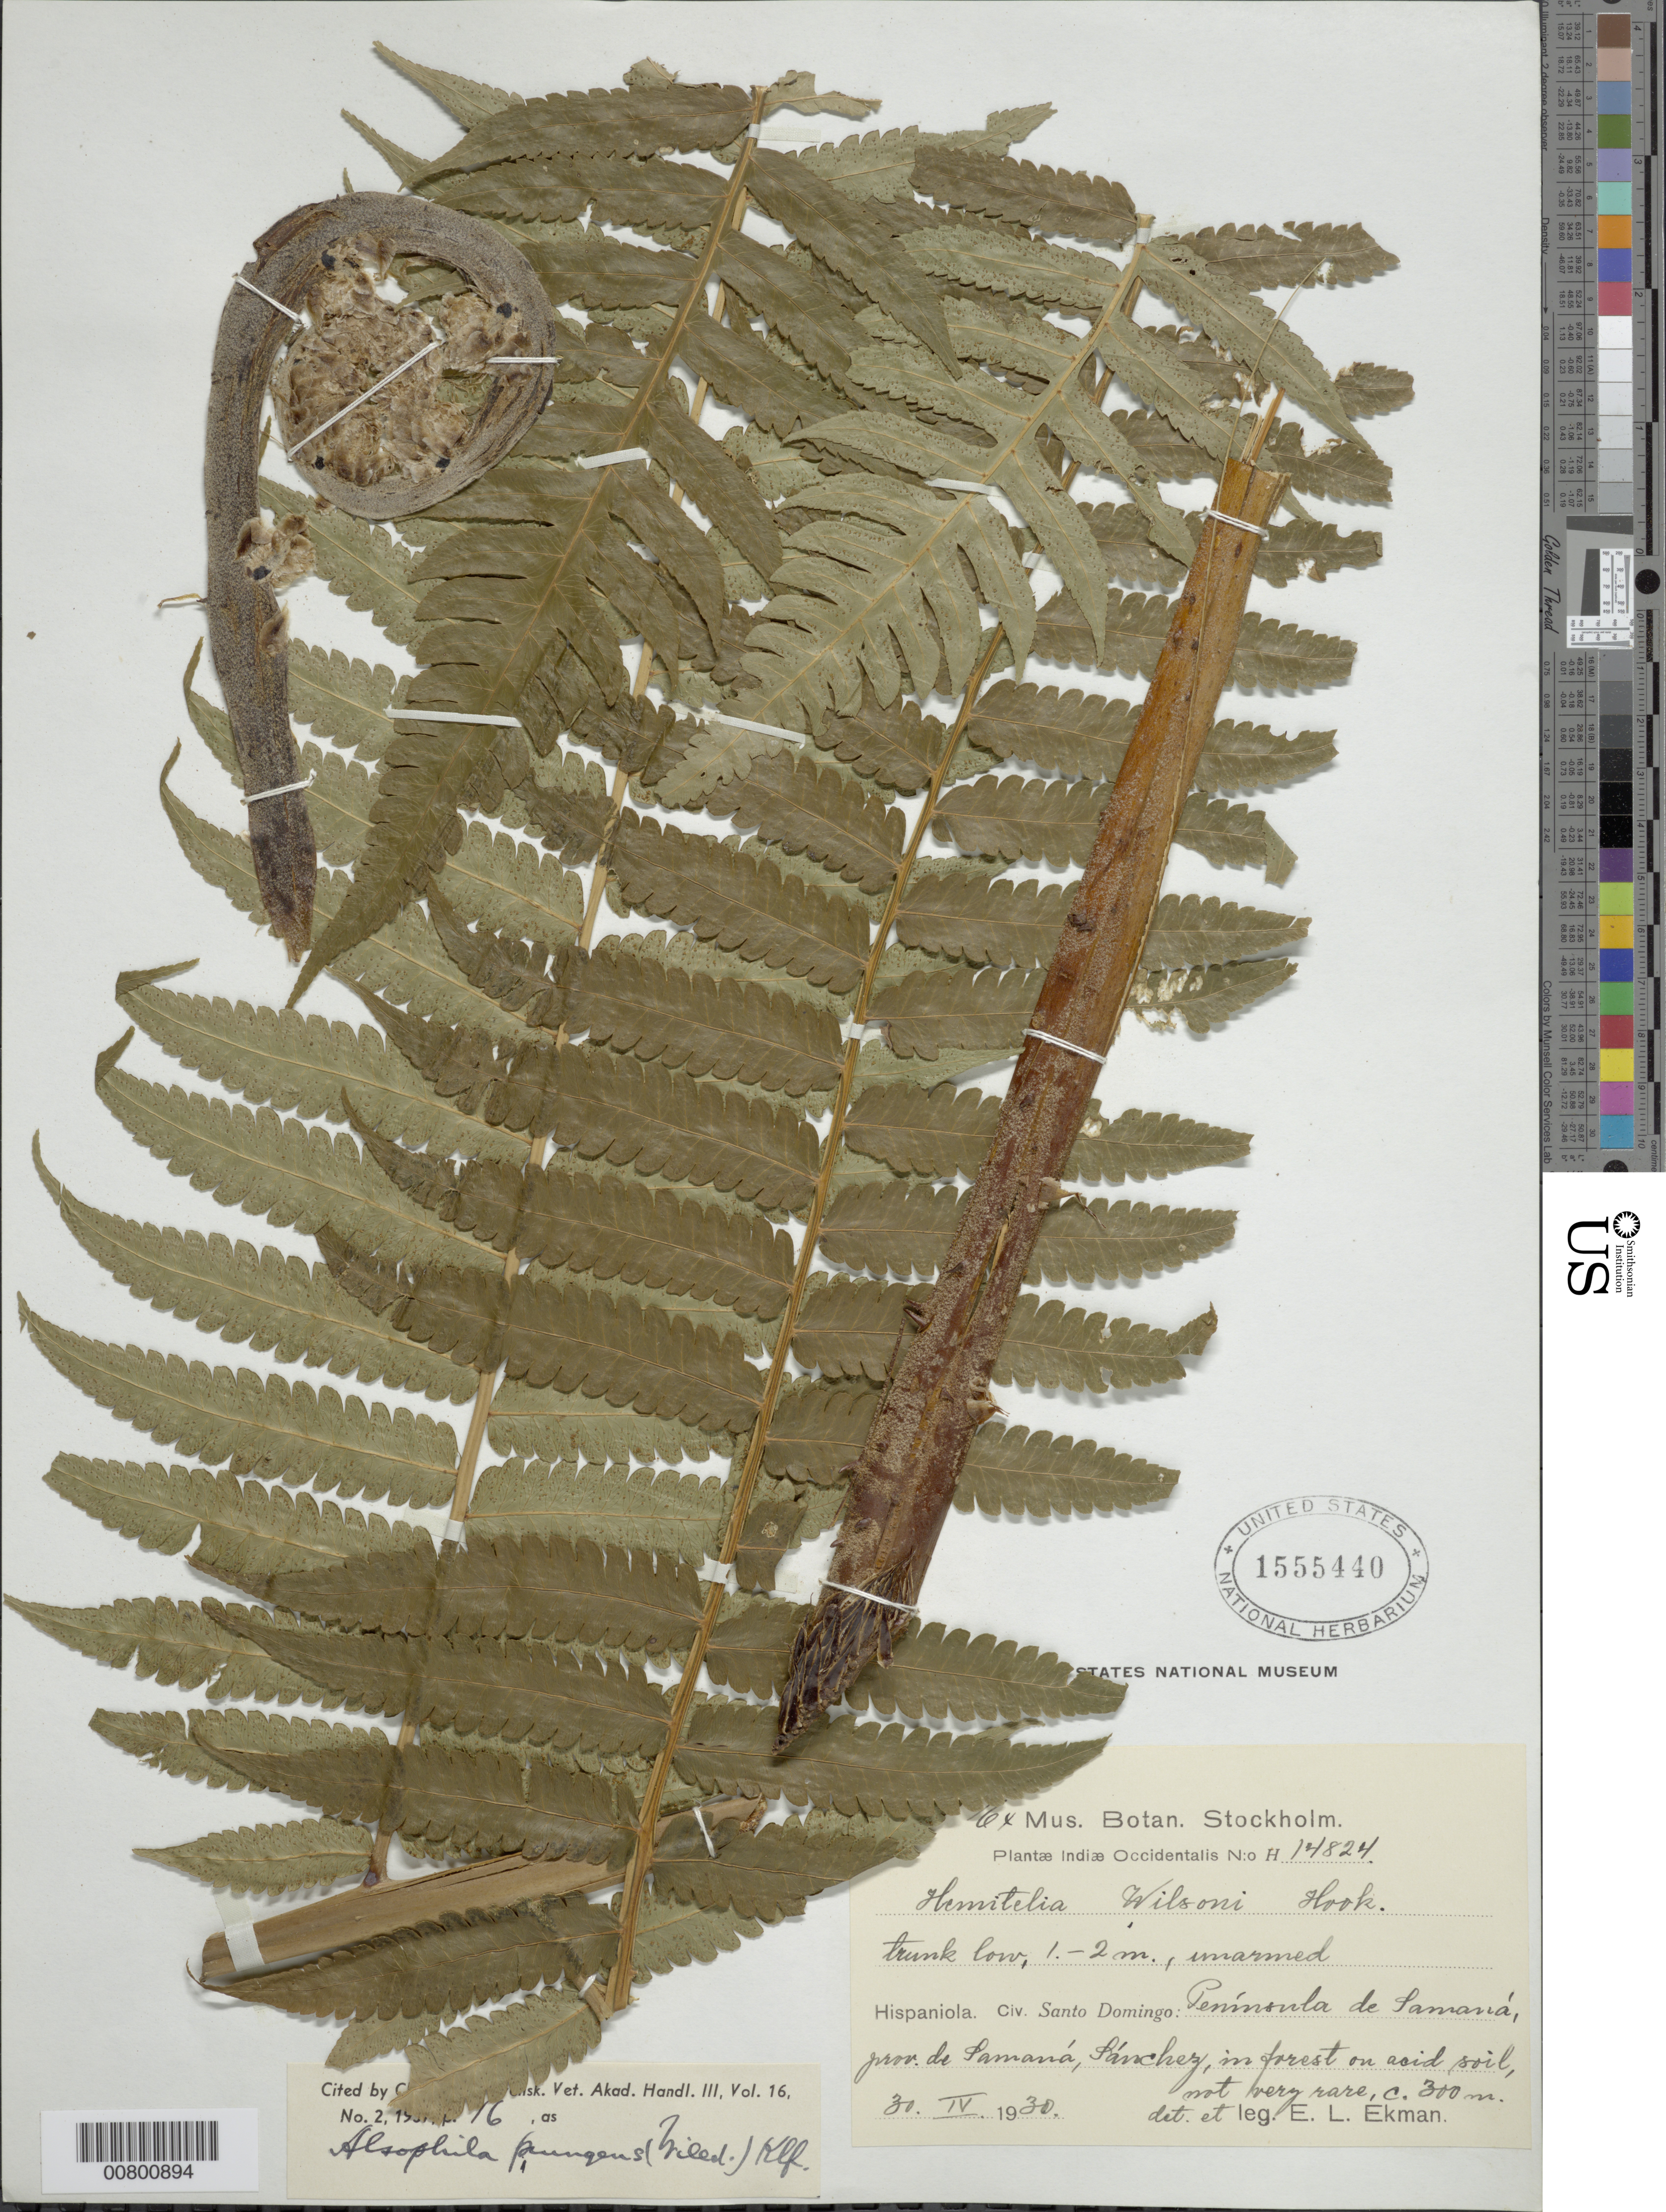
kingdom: Plantae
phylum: Tracheophyta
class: Polypodiopsida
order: Cyatheales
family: Cyatheaceae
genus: Cyathea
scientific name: Cyathea arborea x C. horrida (L.) Sm.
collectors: E. L. Ekman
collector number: H 14824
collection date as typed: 30 Apr 1920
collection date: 1920-04-30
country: Dominican Republic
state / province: Samana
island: Hispaniola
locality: Peninsula Samaná, Sanchez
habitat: Forest on acid soil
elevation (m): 300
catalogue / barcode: US 1555440